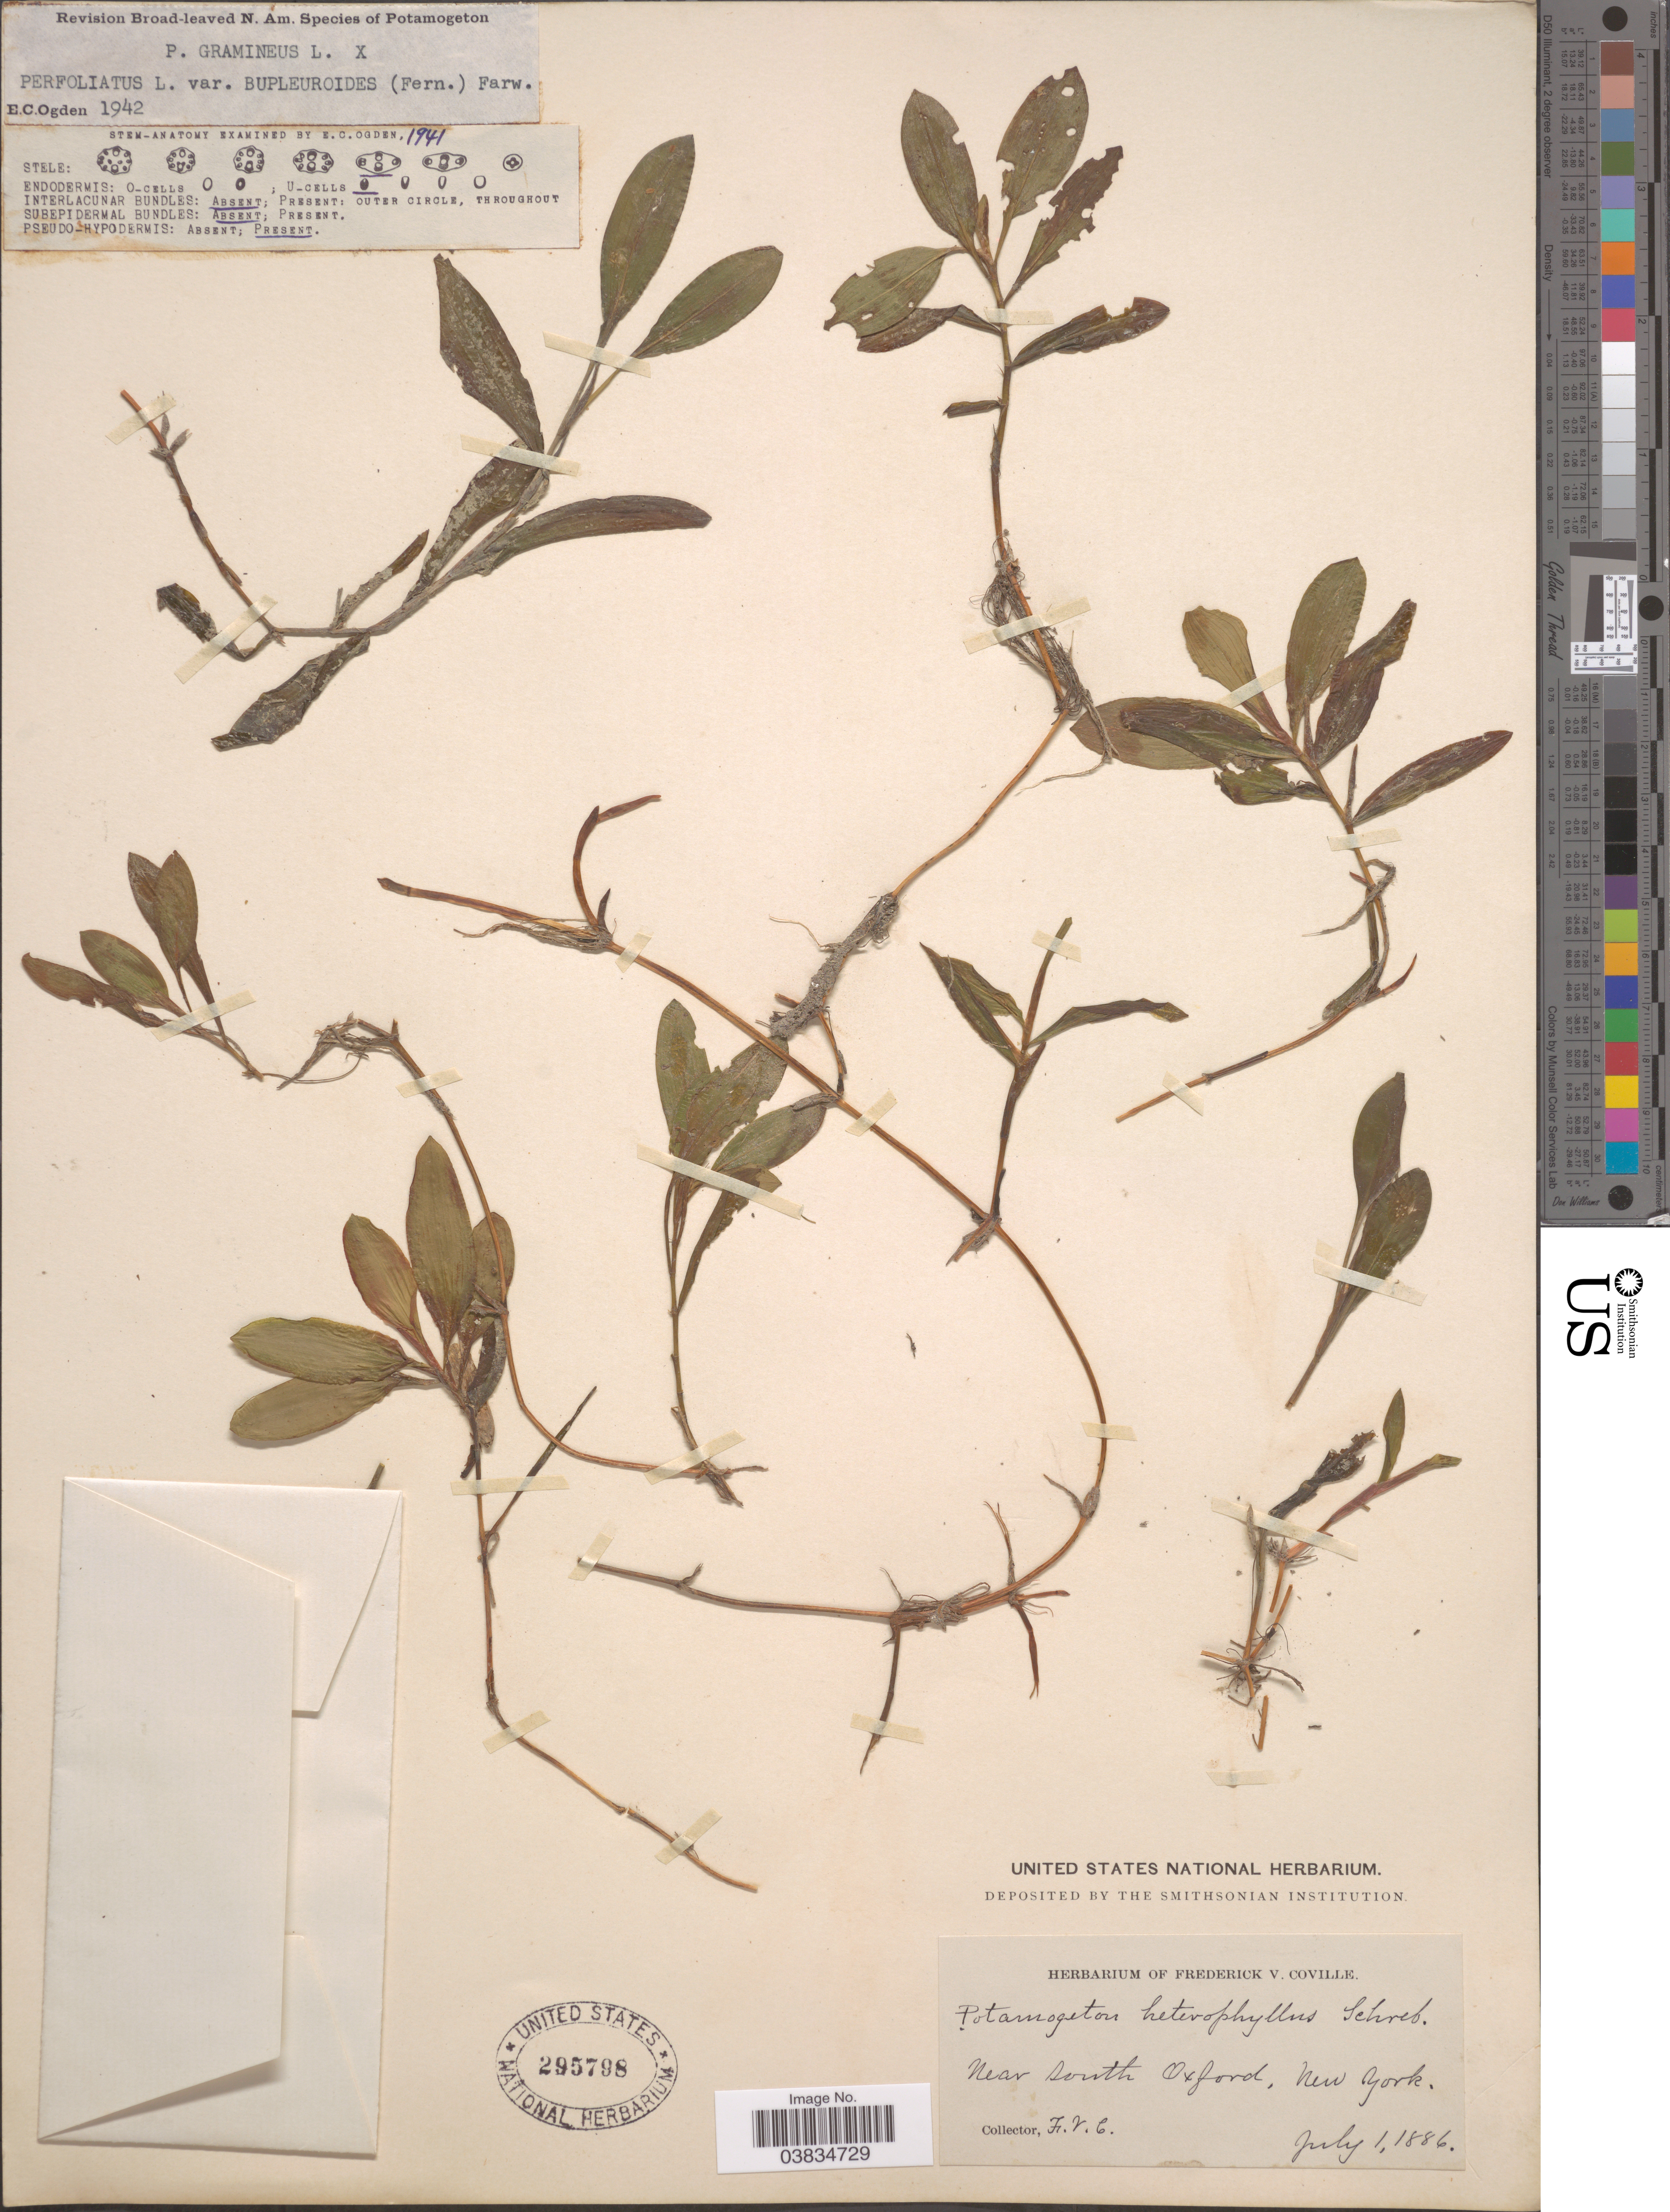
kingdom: Plantae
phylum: Tracheophyta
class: Liliopsida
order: Alismatales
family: Potamogetonaceae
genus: Potamogeton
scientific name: Potamogeton gramineus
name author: L.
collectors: F. V. Coville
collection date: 1886-07-01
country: United States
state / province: New York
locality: Near South Oxford.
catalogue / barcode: US 295798